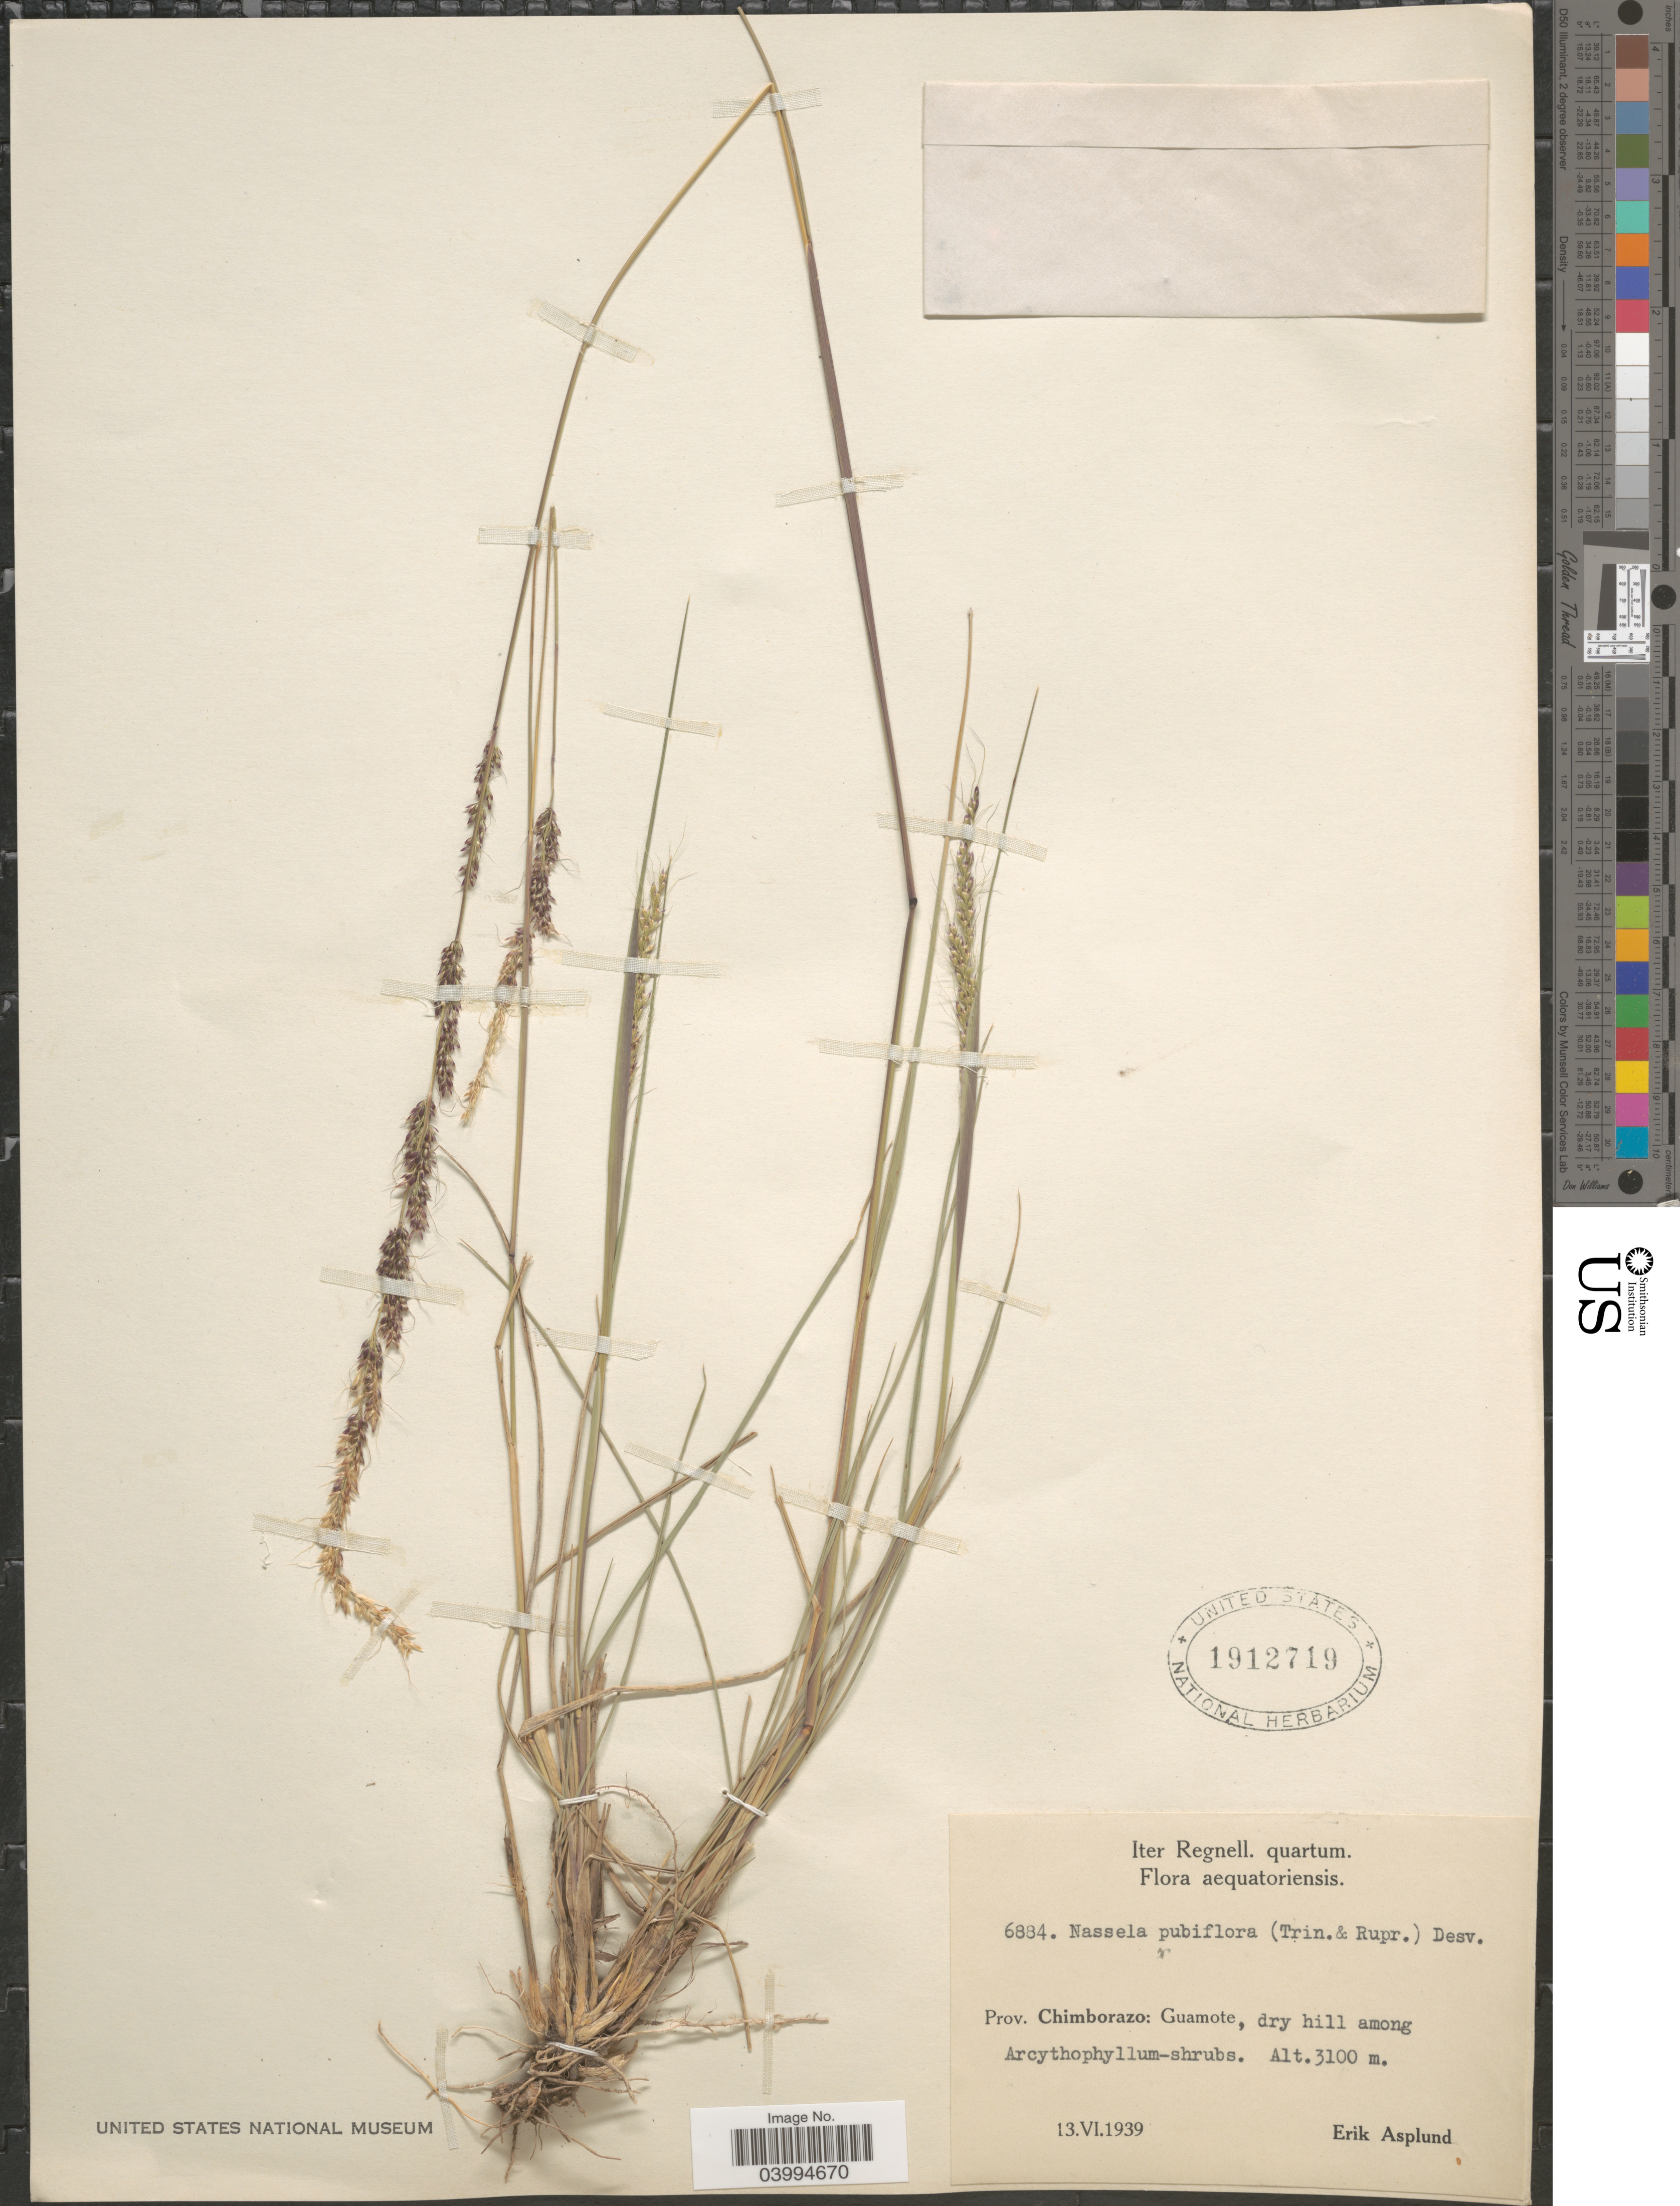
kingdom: Plantae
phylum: Tracheophyta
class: Liliopsida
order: Poales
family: Poaceae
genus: Nassella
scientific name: Nassella pubiflora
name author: (Trin. & Rupr.) É. Desv.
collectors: E. Asplund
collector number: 6884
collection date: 1939-06-13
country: Ecuador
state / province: Chimborazo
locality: Guamote, dry hill among Arcythophyllum-shrubs.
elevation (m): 3100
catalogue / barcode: US 1912719